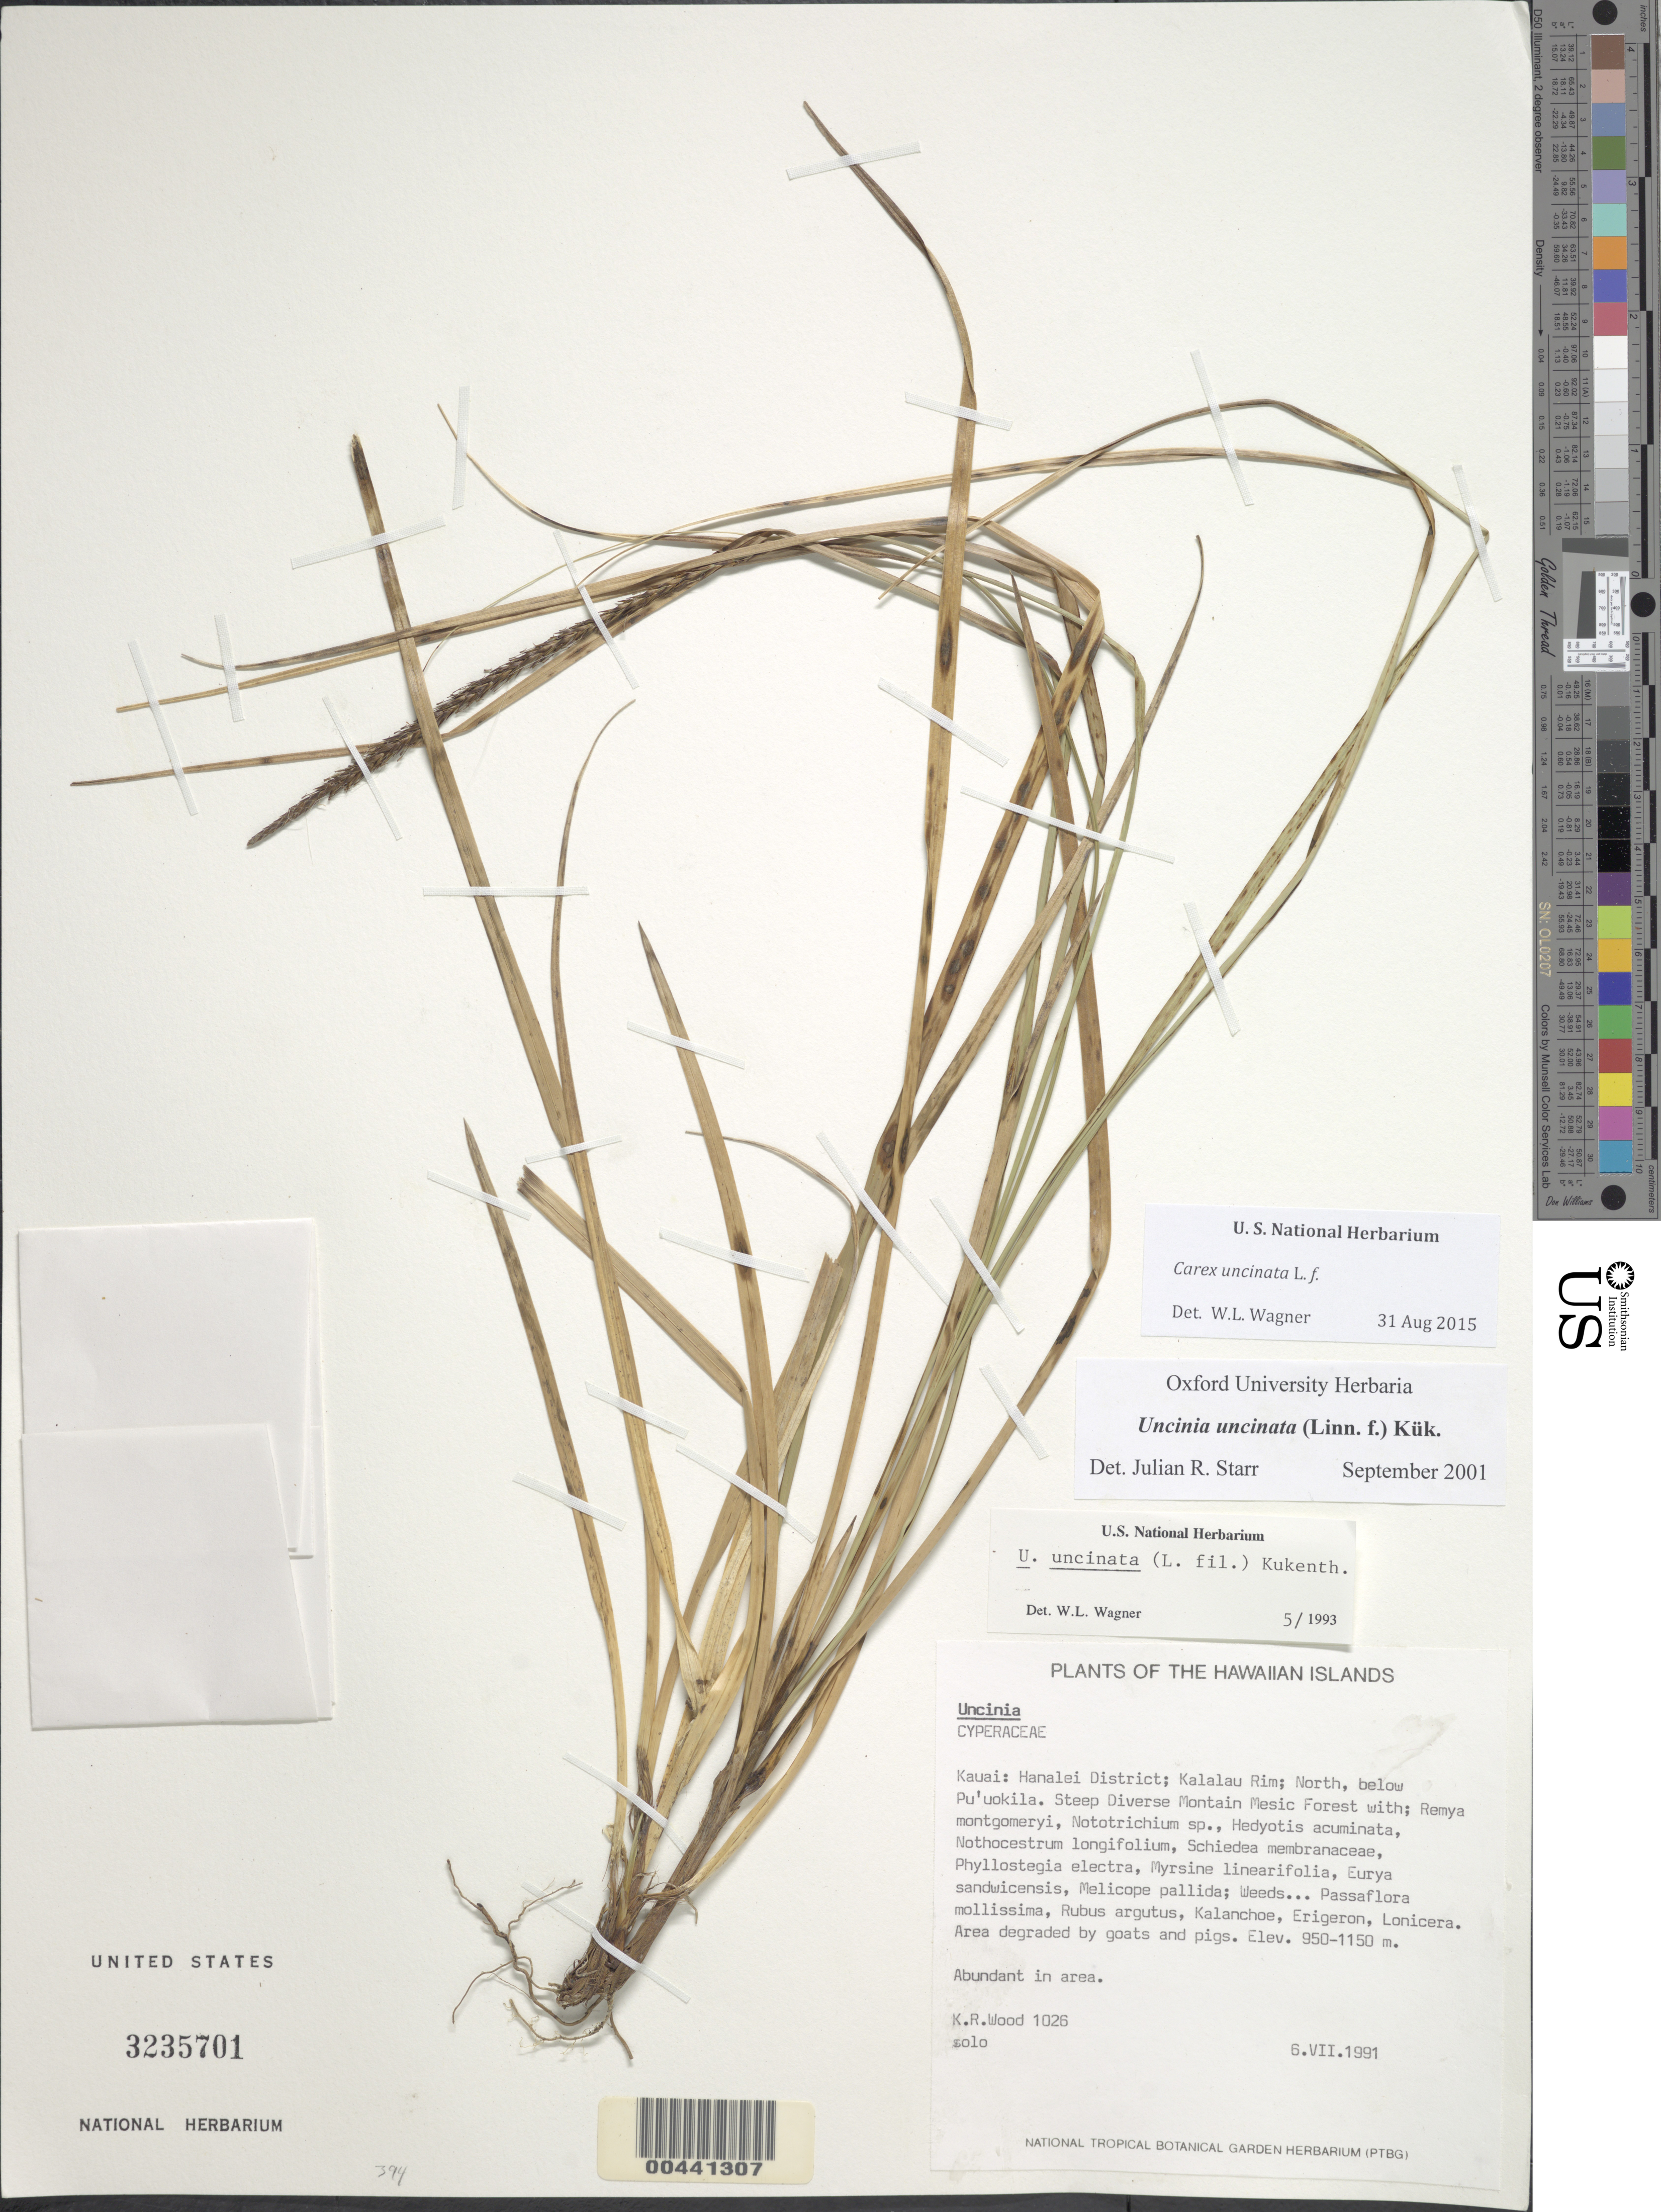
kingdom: Plantae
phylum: Tracheophyta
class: Liliopsida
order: Poales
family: Cyperaceae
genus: Carex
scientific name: Carex uncinata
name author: L. f.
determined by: Wagner, W. L., (BOT), Smithsonian Institution - National Museum of Natural History (UNITED STATES)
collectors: K. R. Wood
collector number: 1026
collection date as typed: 6 Jul 1991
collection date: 1991-07-06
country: United States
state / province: Hawaii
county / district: Kauai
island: Kaua'i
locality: Hanalei Dist., Kalalau Rim, N, below Puuokila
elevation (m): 950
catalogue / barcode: US 3235701